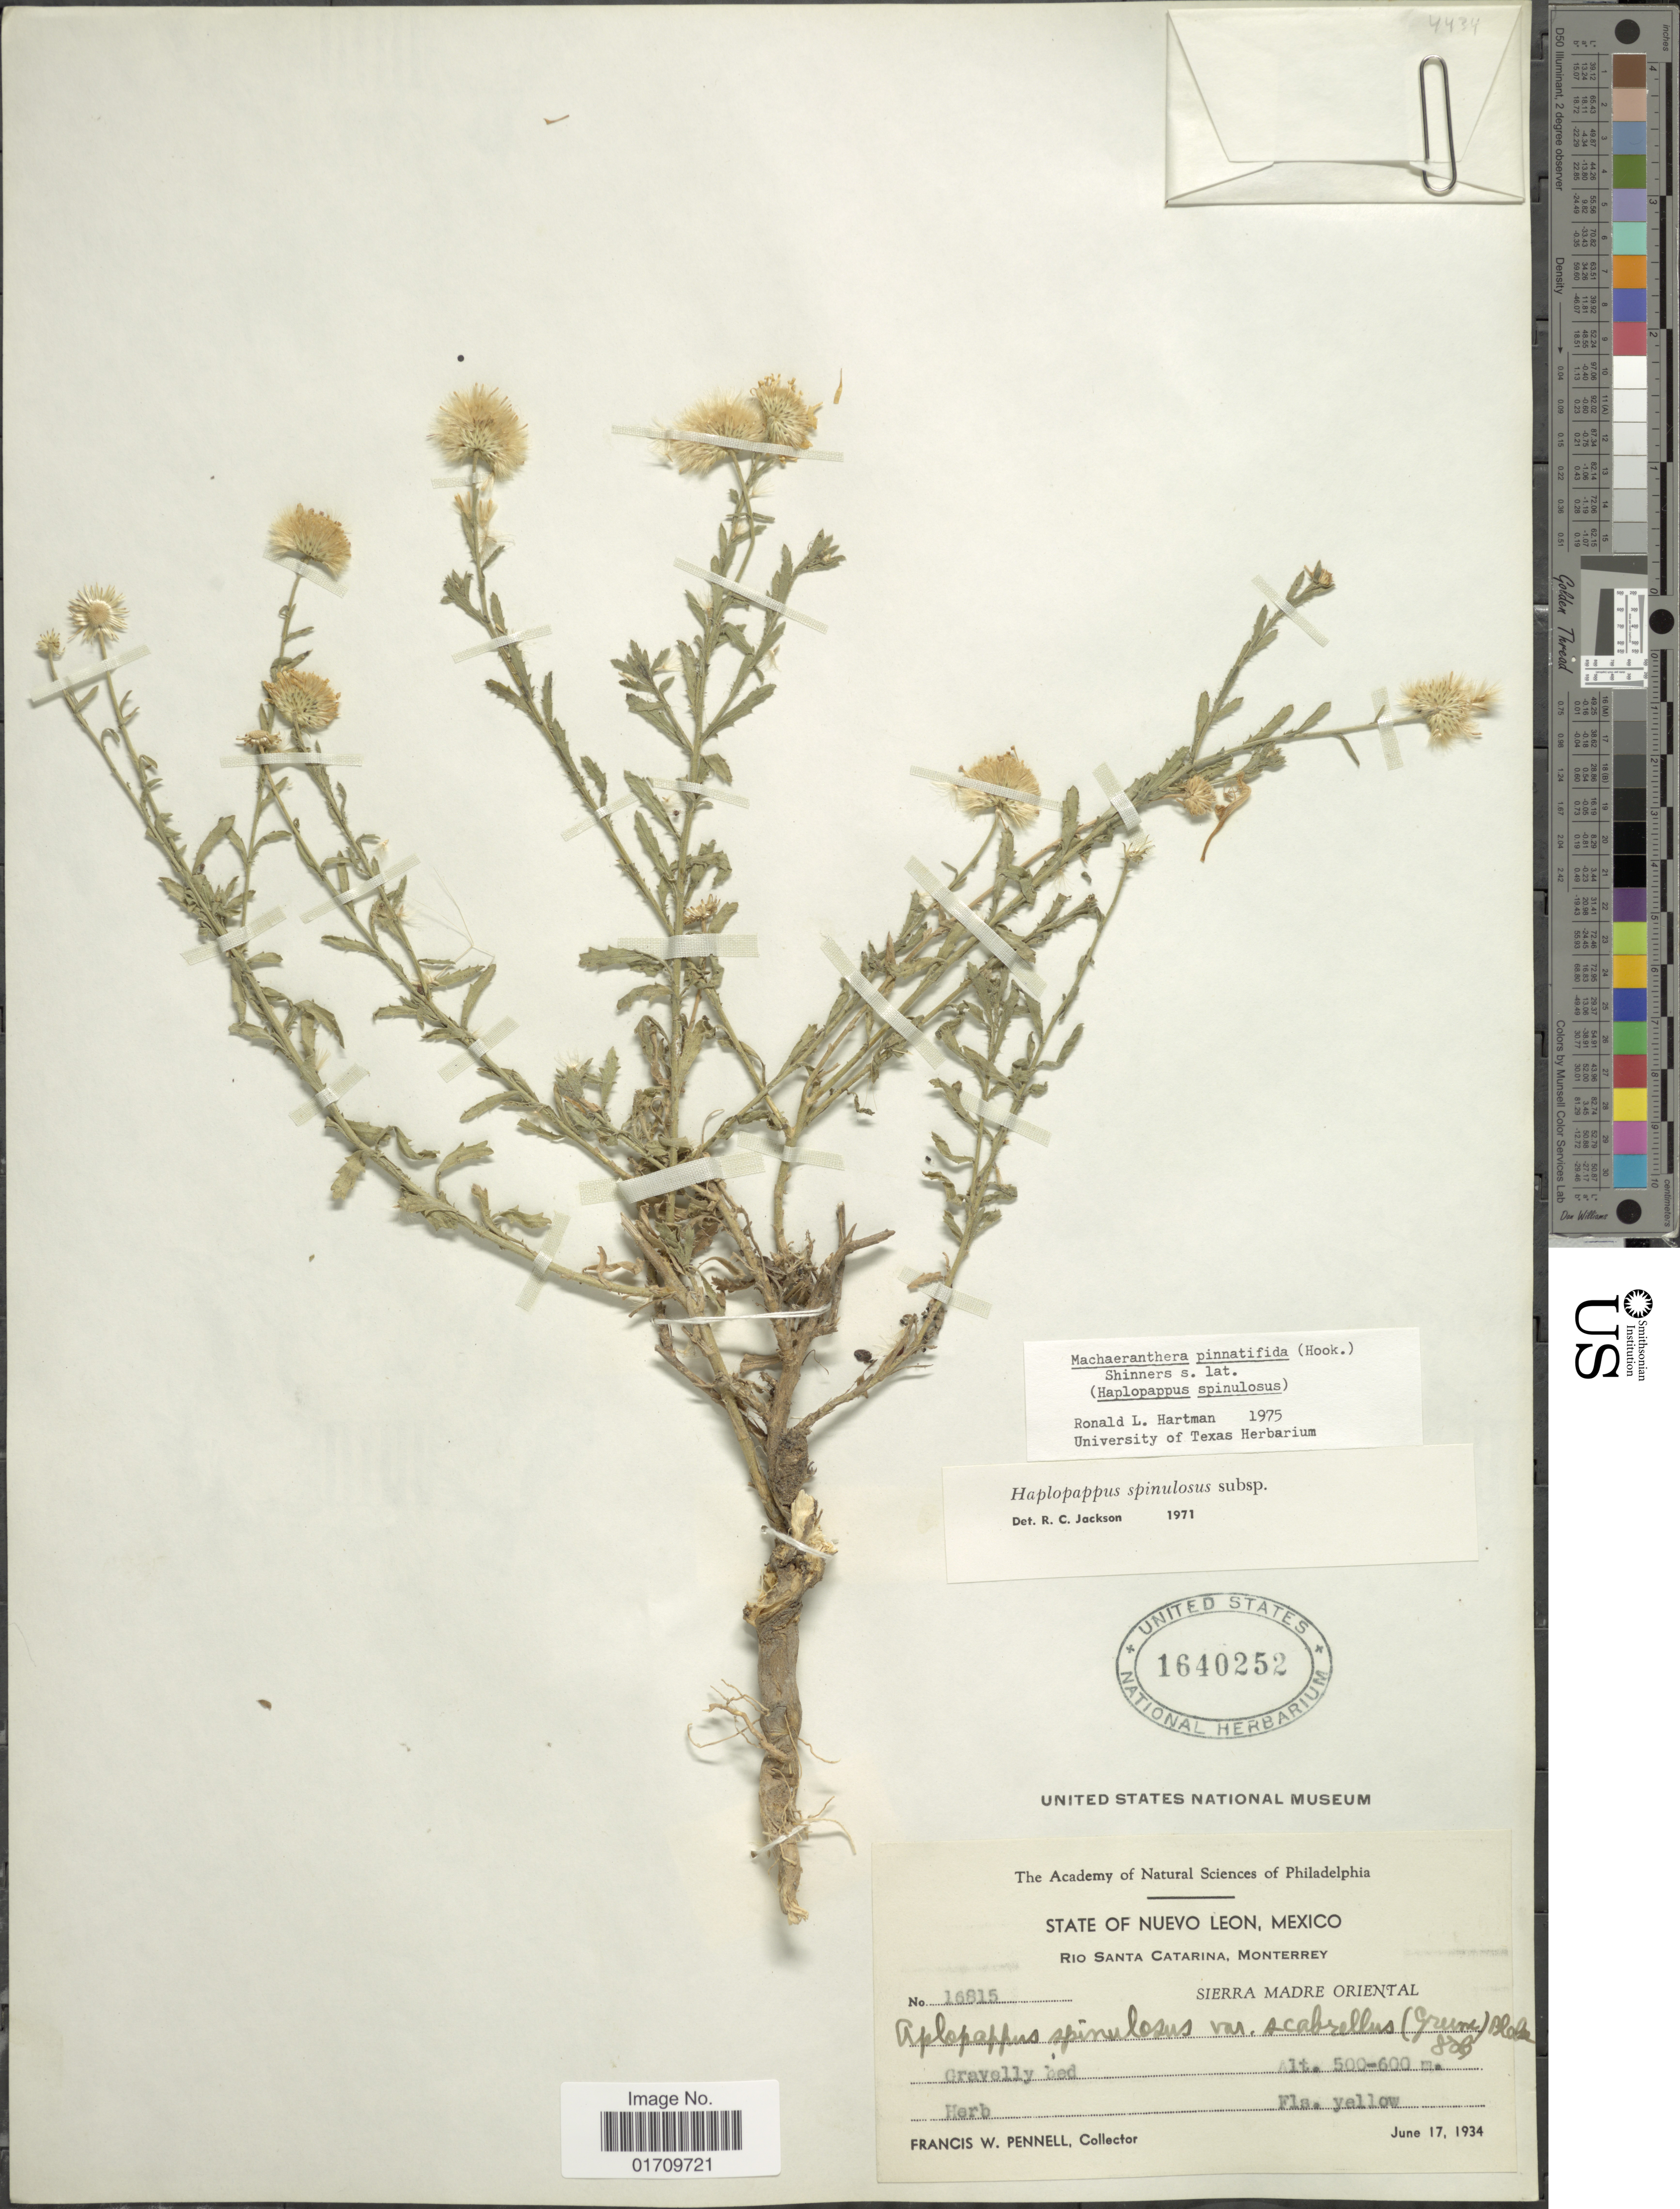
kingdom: Plantae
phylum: Tracheophyta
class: Magnoliopsida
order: Asterales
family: Asteraceae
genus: Machaeranthera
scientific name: Machaeranthera pinnatifida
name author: (Hook.) Shinners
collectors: F. W. Pennell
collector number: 16815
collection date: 1934-06-17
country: Mexico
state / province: Nuevo León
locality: Rio Santa Catarina, Monterrey, Sierra Madre Oriental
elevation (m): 500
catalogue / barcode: US 1640252